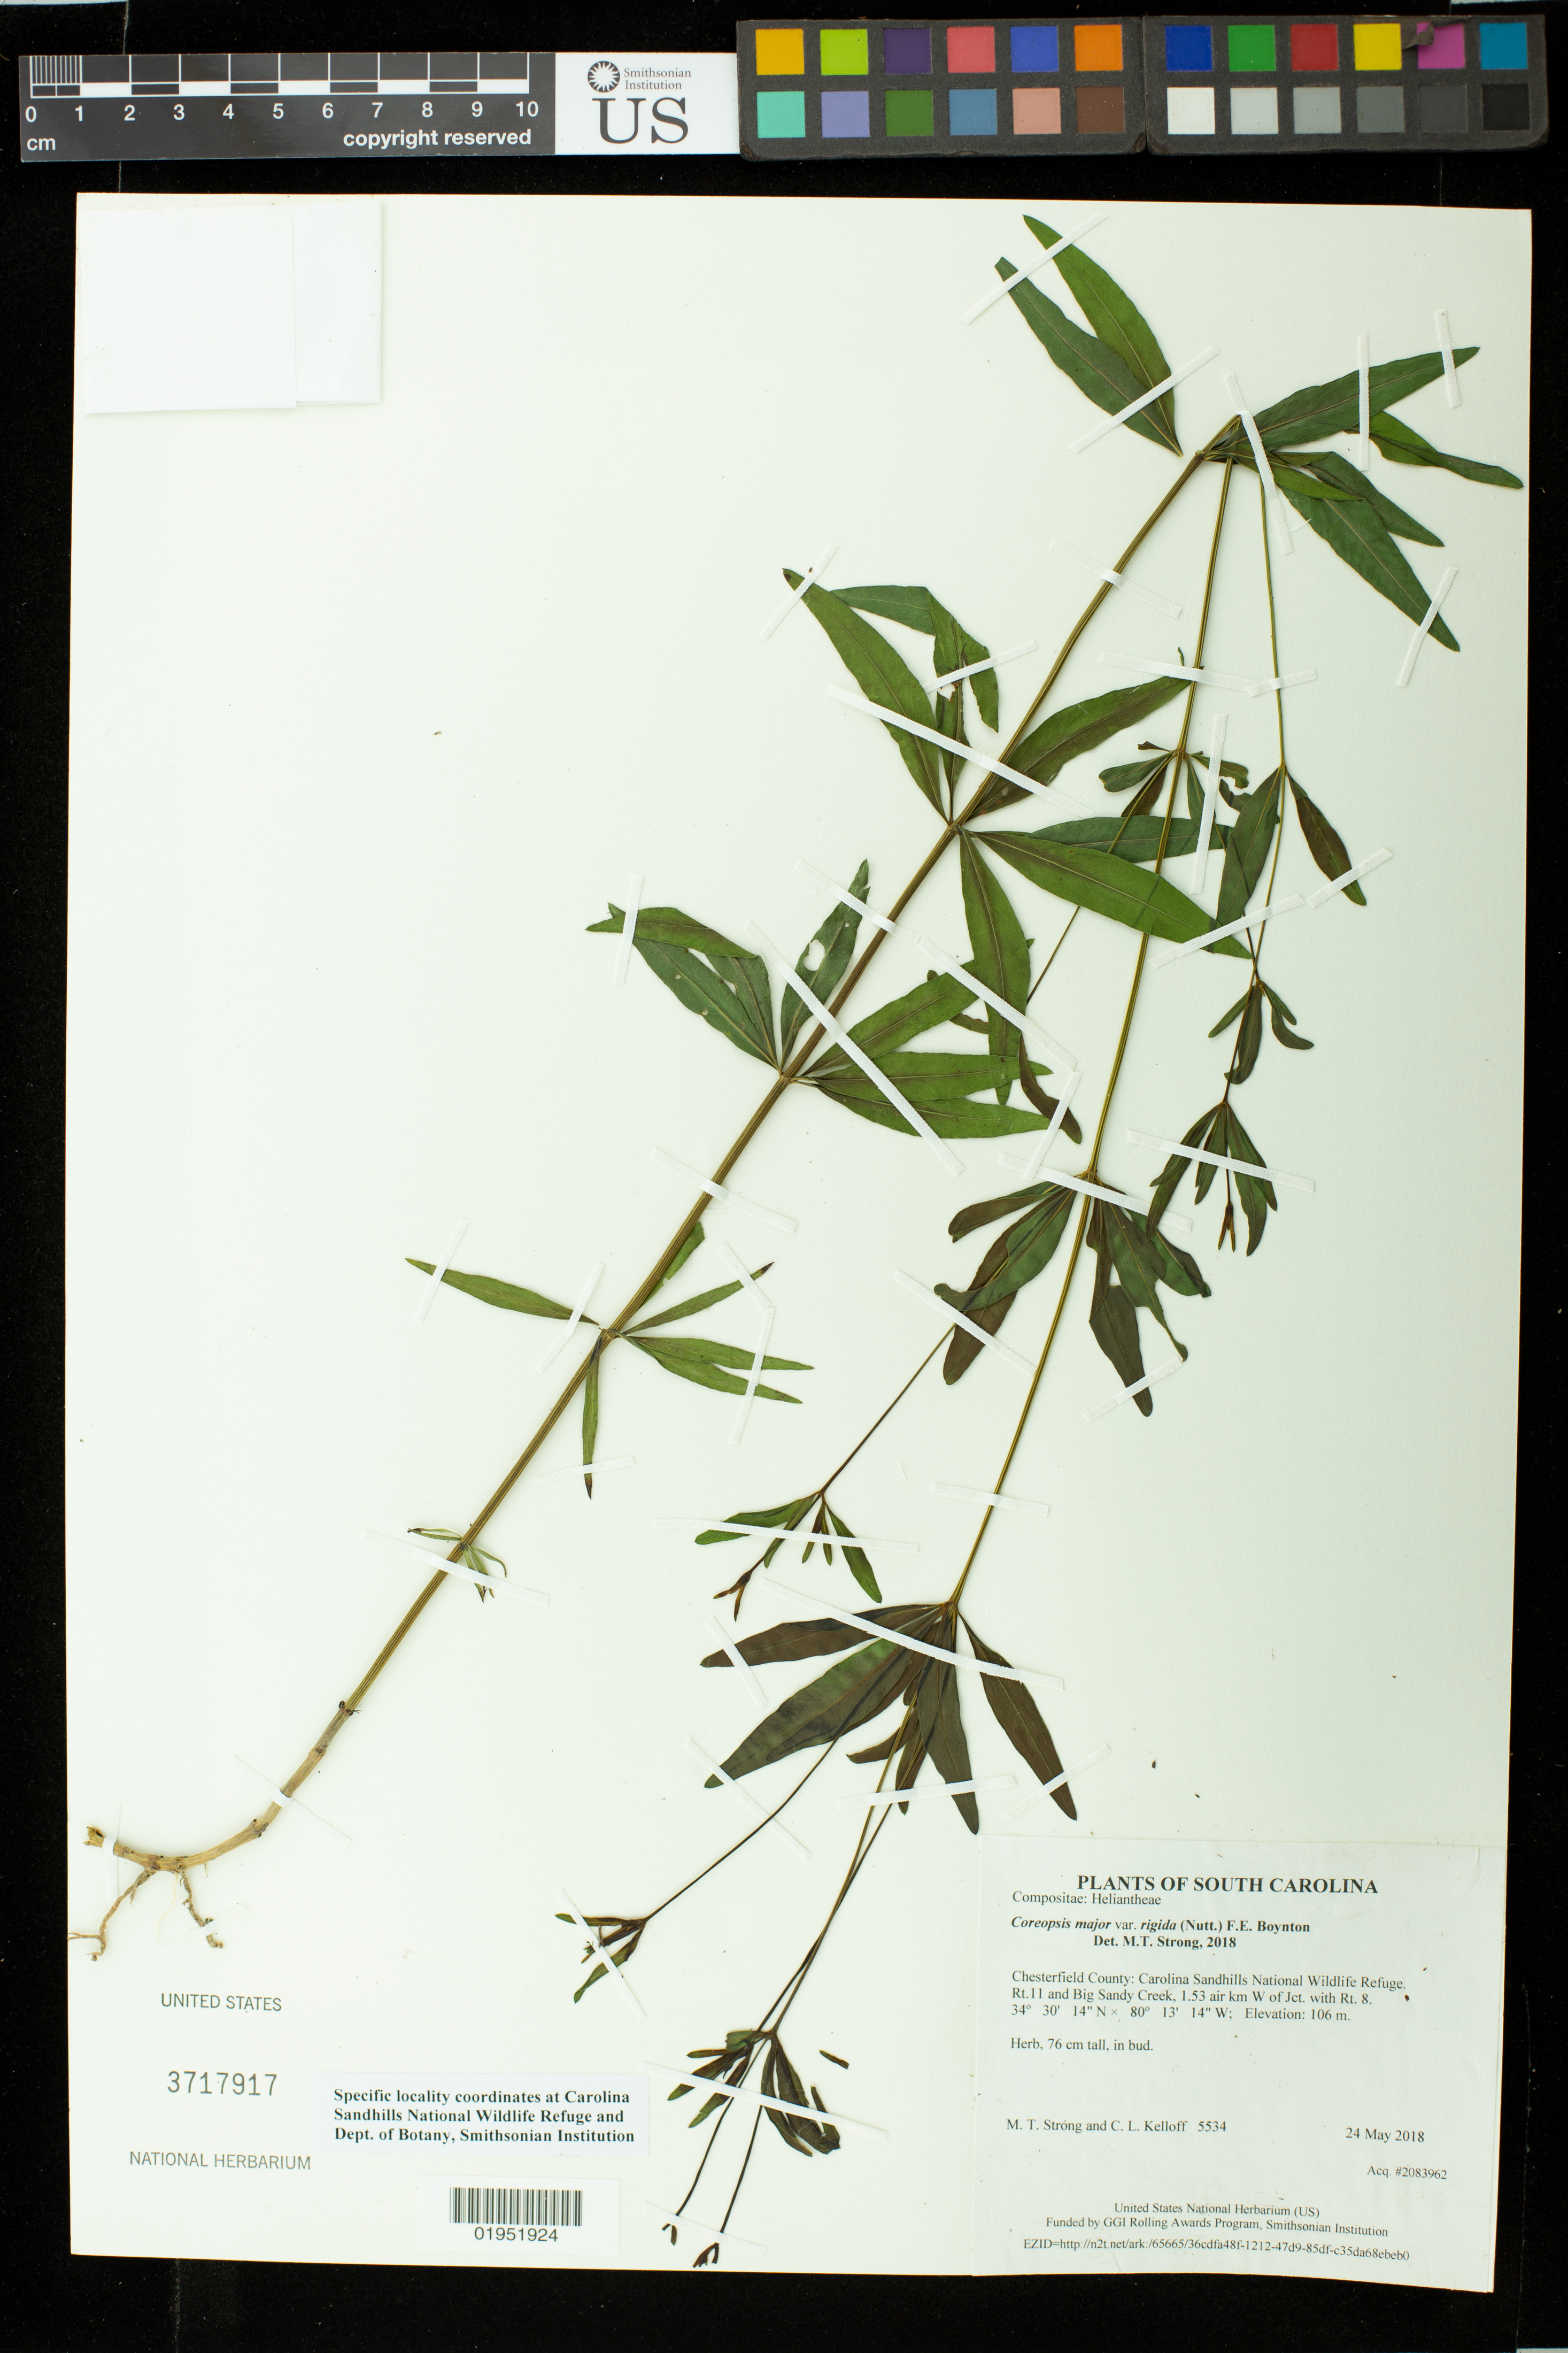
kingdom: Plantae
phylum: Tracheophyta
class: Magnoliopsida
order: Asterales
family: Asteraceae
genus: Coreopsis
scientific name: Coreopsis major var. rigida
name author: (Nutt.) F.E. Boynton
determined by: Strong, Mark T., (BOT), Smithsonian Institution - National Museum of Natural History (UNITED STATES)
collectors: M. T. Strong & C. L. Kelloff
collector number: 5534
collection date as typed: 24 May 2018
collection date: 2018-05-24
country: United States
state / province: South Carolina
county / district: Chesterfield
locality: Carolina Sandhills National Wildlife Refuge. Rt.11 and Big Sandy Creek, 1.53 air km W of Jct. with Rt. 8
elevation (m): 106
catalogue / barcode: US 3717917